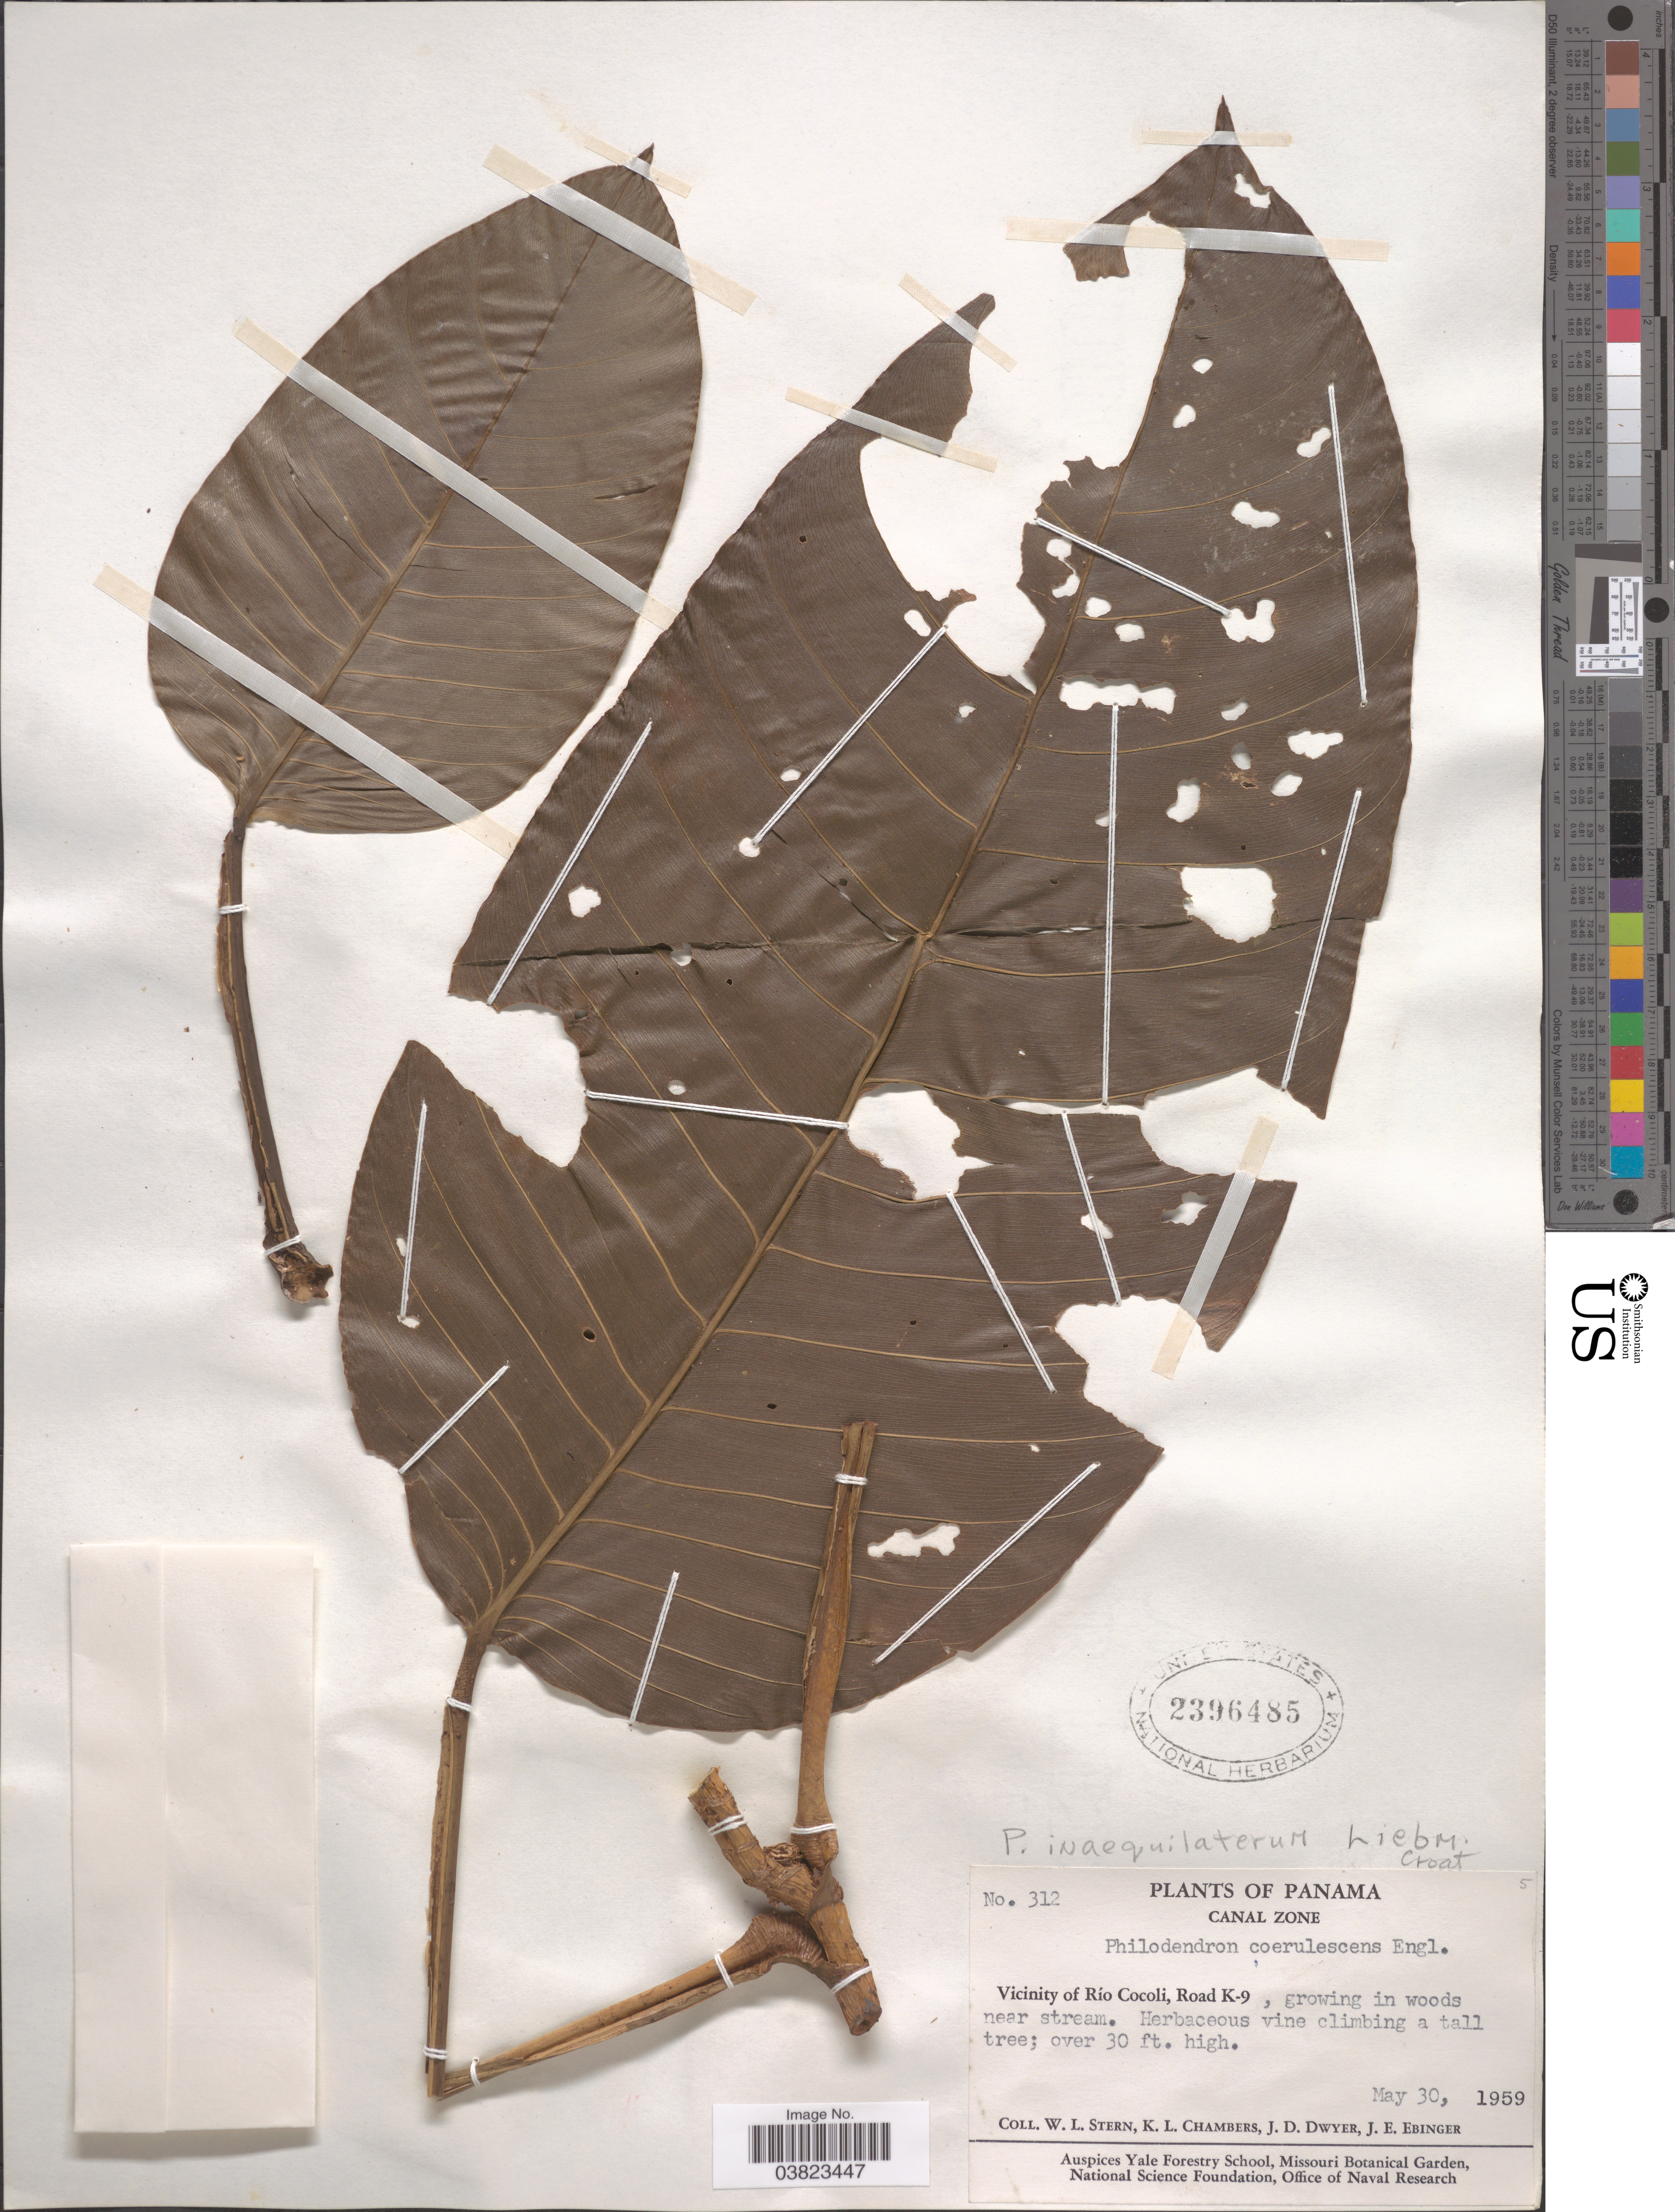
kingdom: Plantae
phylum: Tracheophyta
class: Liliopsida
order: Alismatales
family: Araceae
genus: Philodendron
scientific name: Philodendron inaequilaterum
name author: Liebm.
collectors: W. L. Stern, K. Chambers, J. D. Dwyer & J. Ebinger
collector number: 312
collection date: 1959-05-30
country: Panama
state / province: Colón / Panamá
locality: Canal Zone. Vicinity of Río Cocoli, Road K-9.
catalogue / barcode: US 2396485